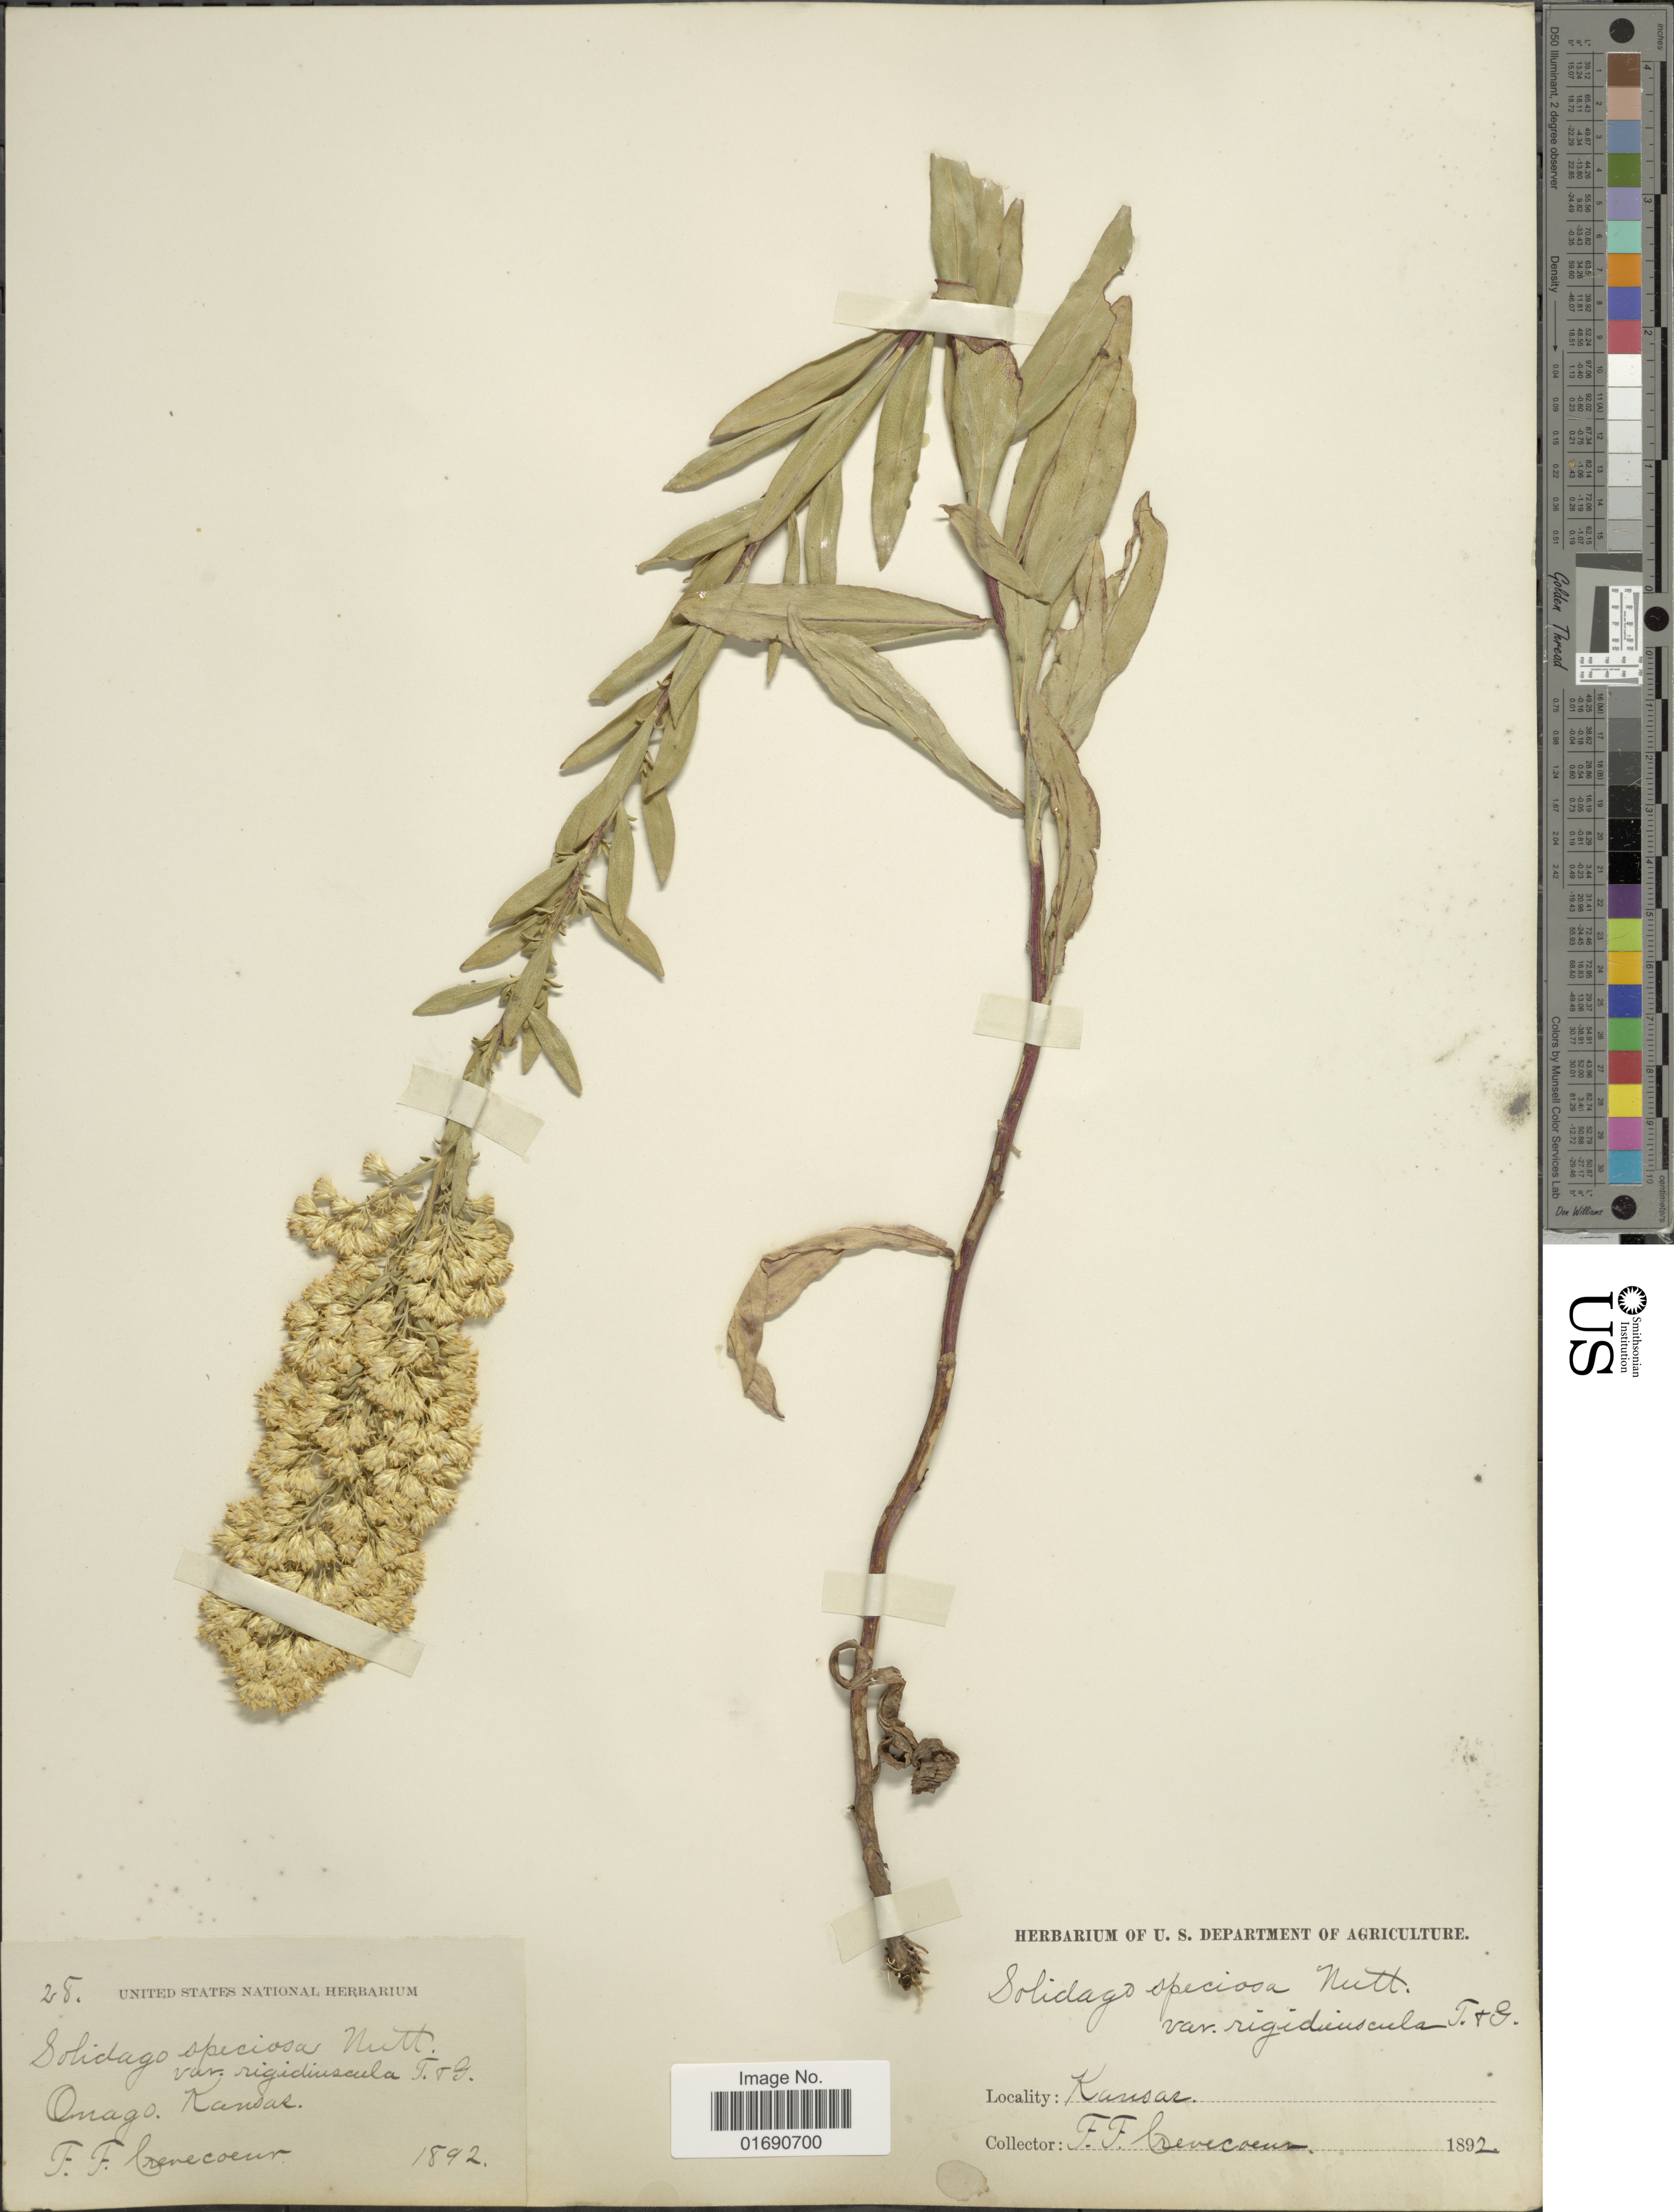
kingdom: Plantae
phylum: Tracheophyta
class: Magnoliopsida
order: Asterales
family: Asteraceae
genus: Solidago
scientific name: Solidago speciosa var. rigidiuscula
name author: Torr. & A. Gray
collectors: F. Crenecoeur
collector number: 28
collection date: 1892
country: United States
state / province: Kansas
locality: Onago